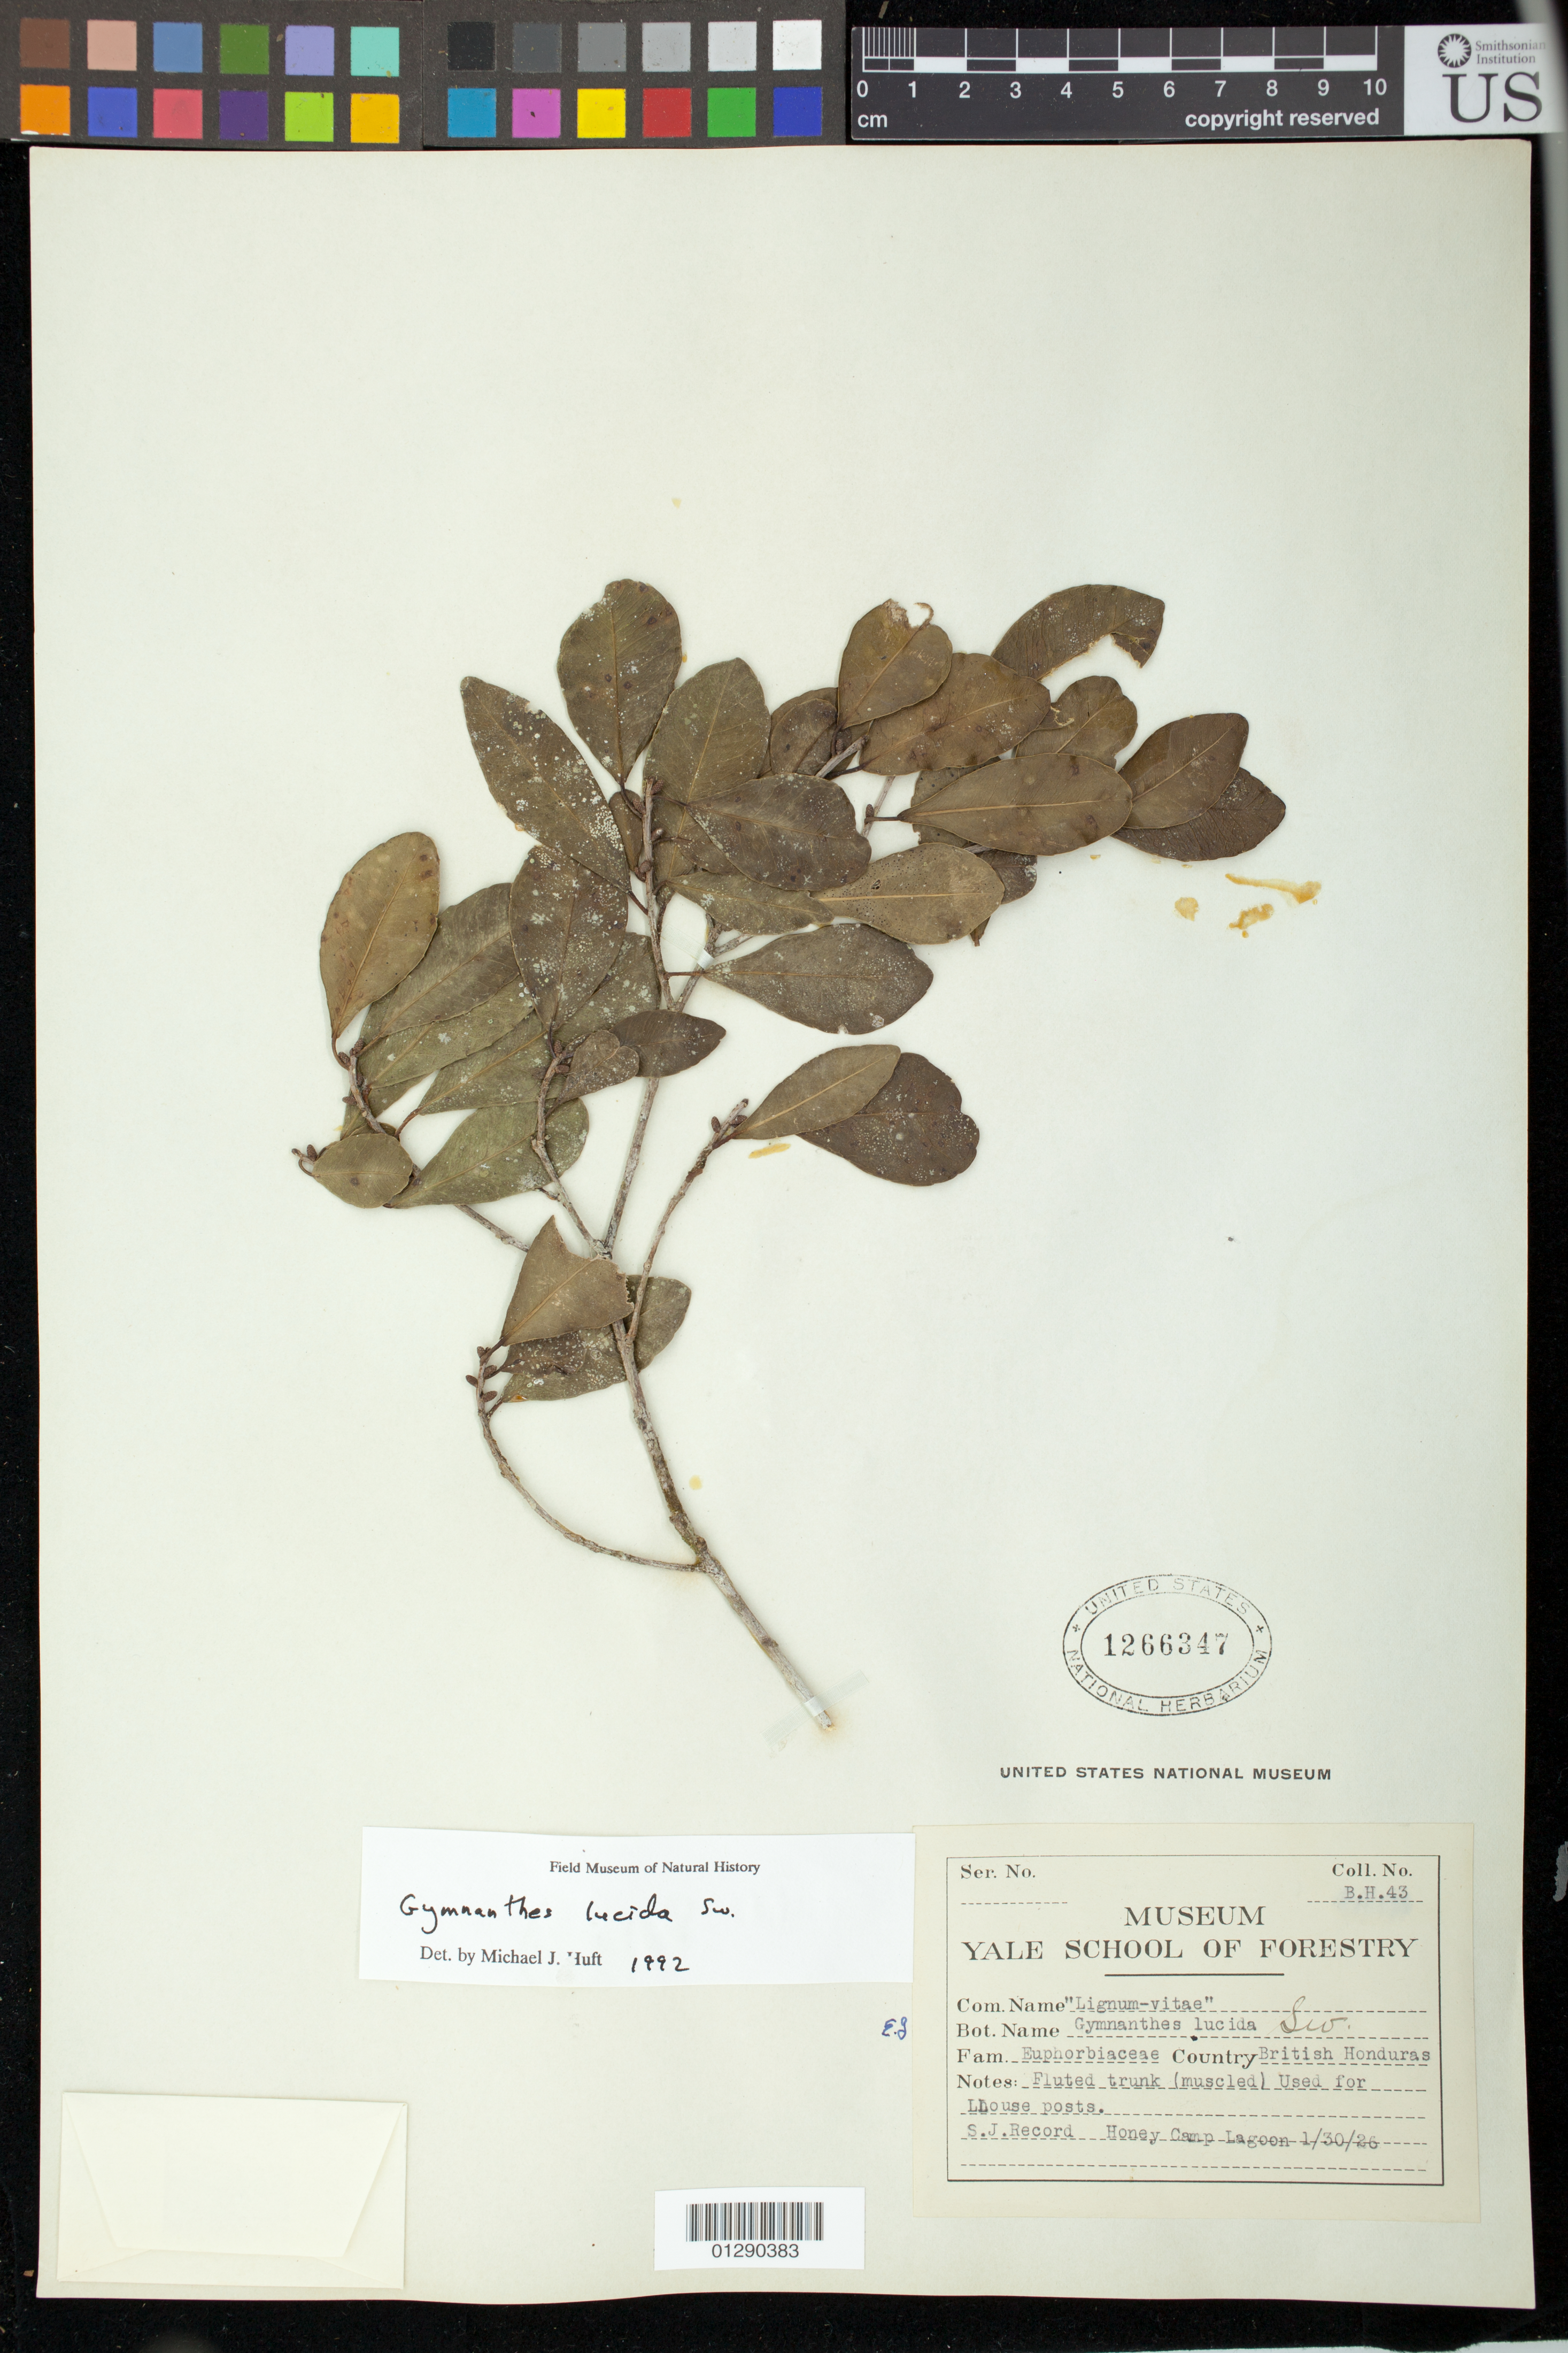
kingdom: Plantae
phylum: Tracheophyta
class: Magnoliopsida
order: Malpighiales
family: Euphorbiaceae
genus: Gymnanthes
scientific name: Gymnanthes lucida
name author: Sw.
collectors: S. J. Record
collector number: B.H.43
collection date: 1926-01-30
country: Belize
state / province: Orange Walk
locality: Honey Camp Lagoon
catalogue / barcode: US 1266347